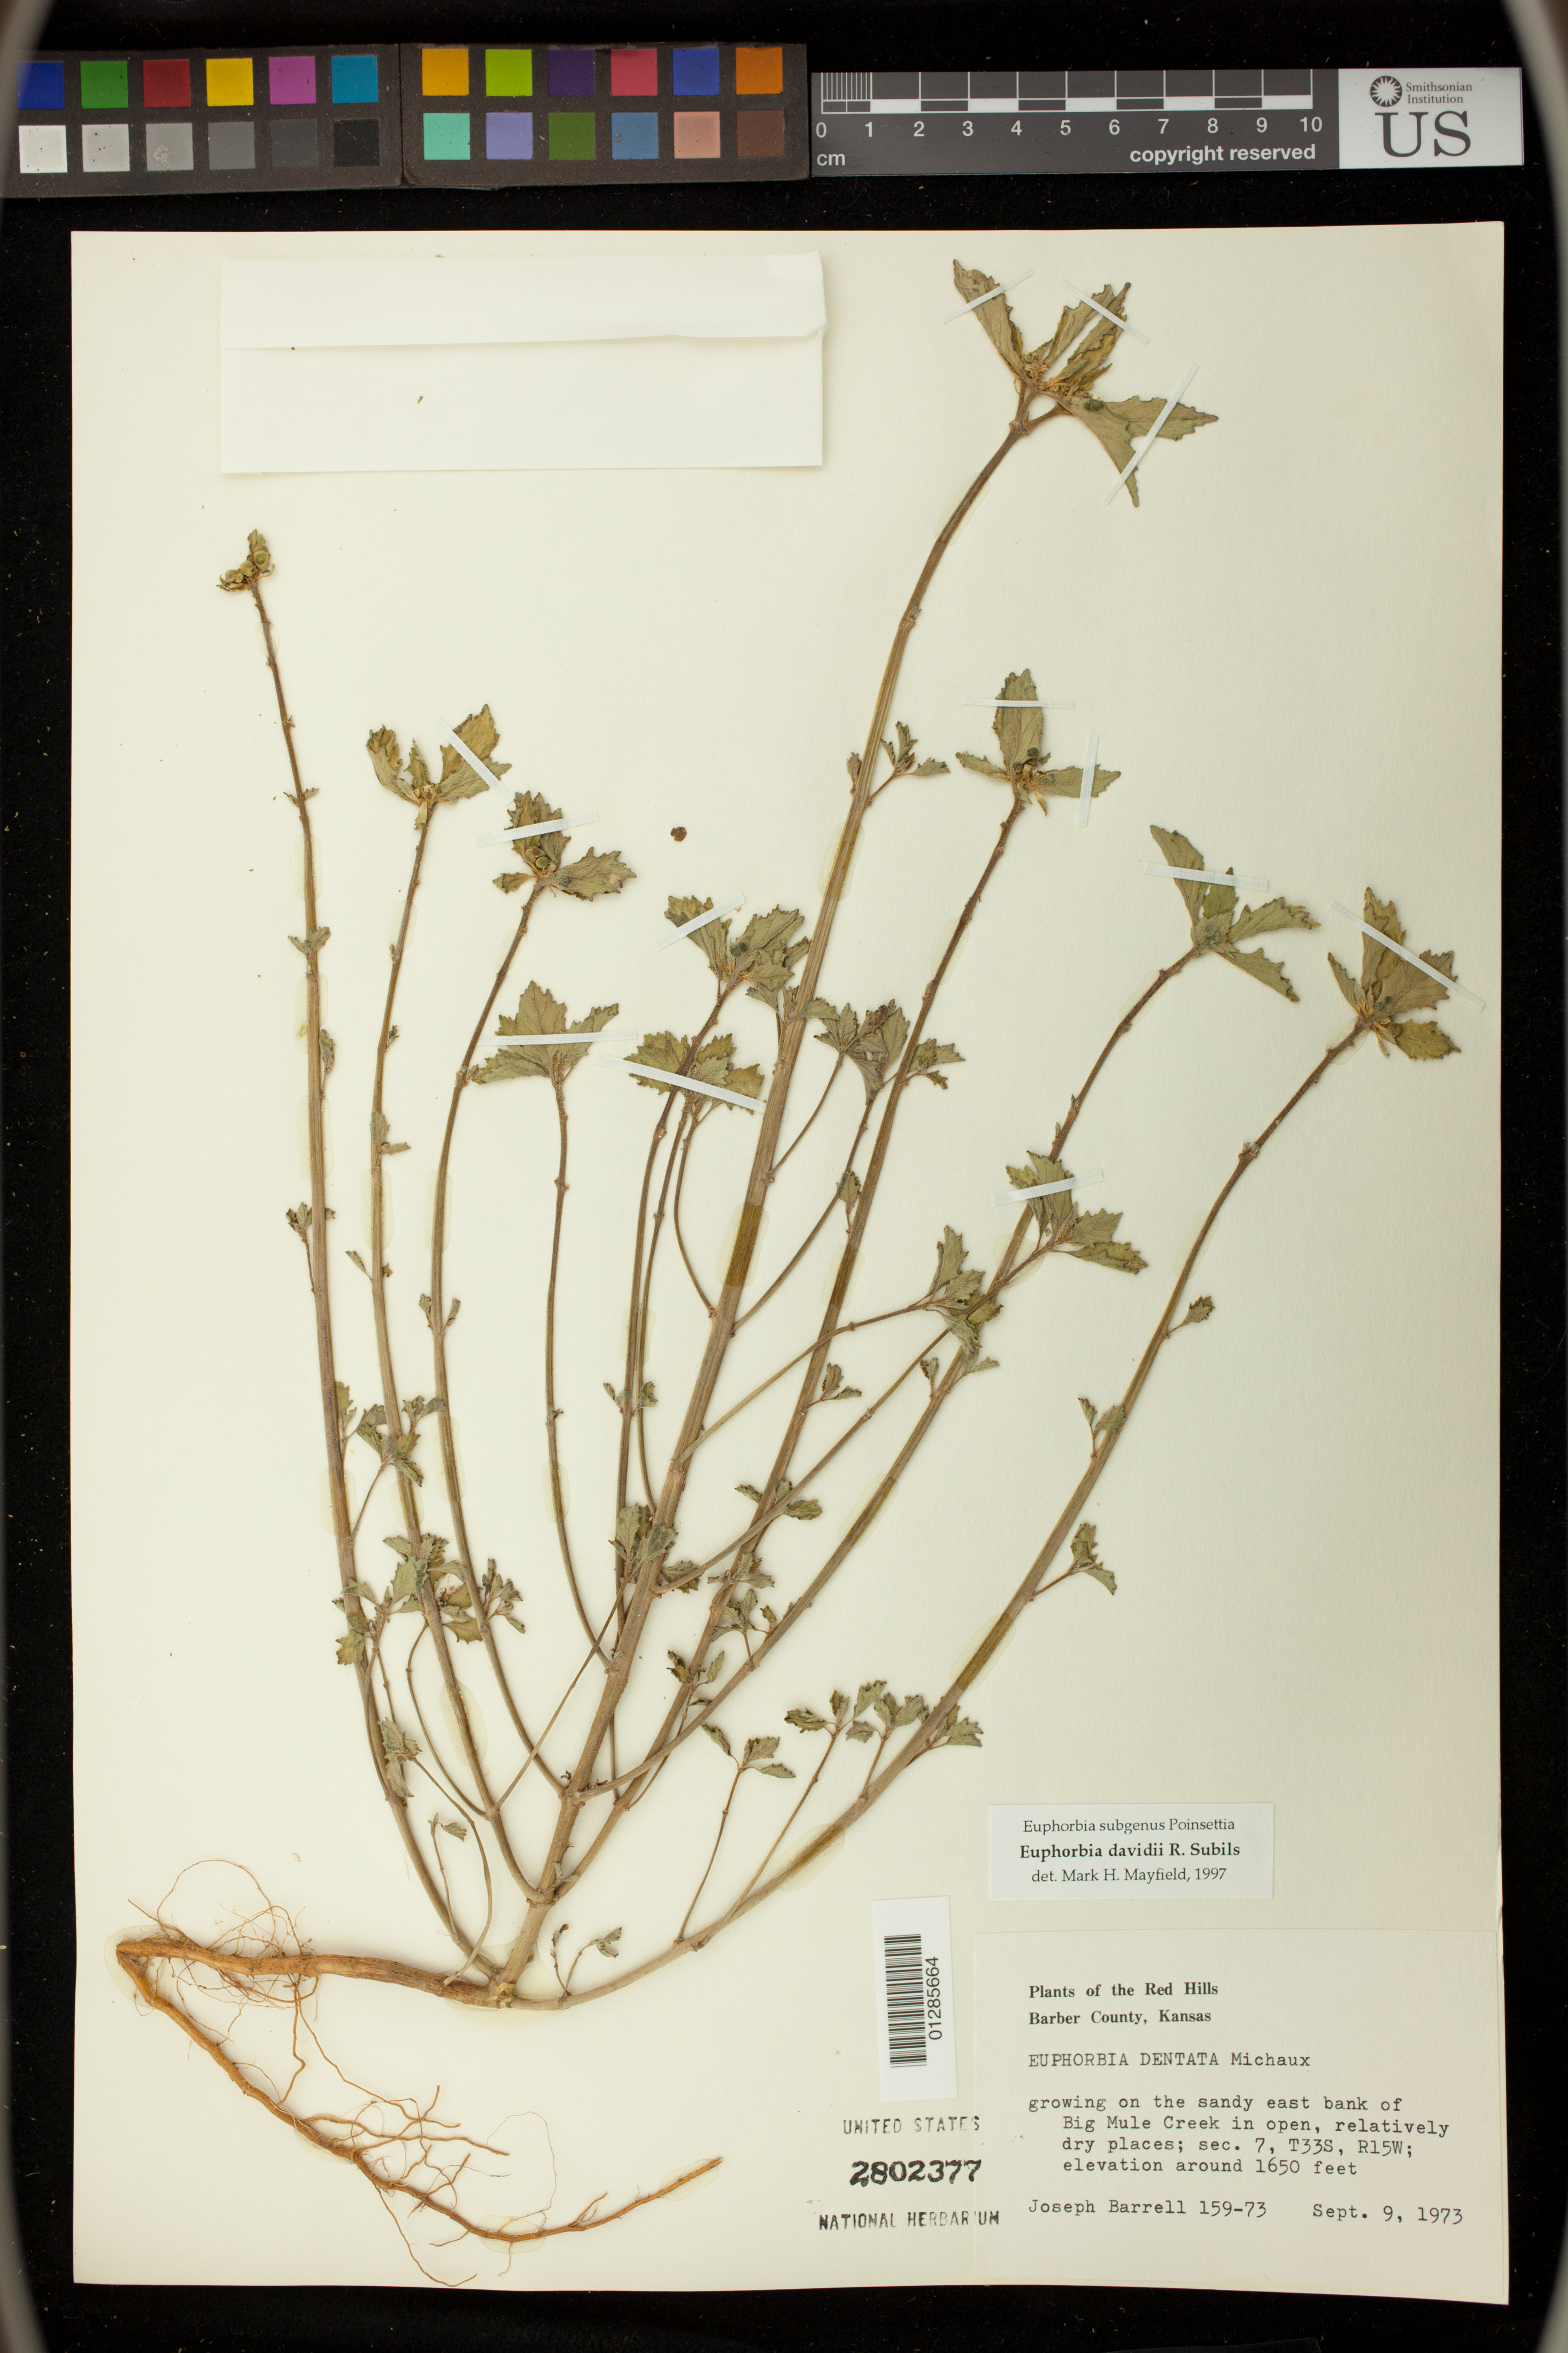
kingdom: Plantae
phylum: Tracheophyta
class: Magnoliopsida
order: Malpighiales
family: Euphorbiaceae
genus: Euphorbia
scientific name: Euphorbia davidii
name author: Subils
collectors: J. Barrell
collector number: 159-73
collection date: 1973-09-09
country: United States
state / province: Kansas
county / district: Barber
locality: East bank of Big Mule Creek; sec. 7, T33S, R15W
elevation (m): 503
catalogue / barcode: US 2802377